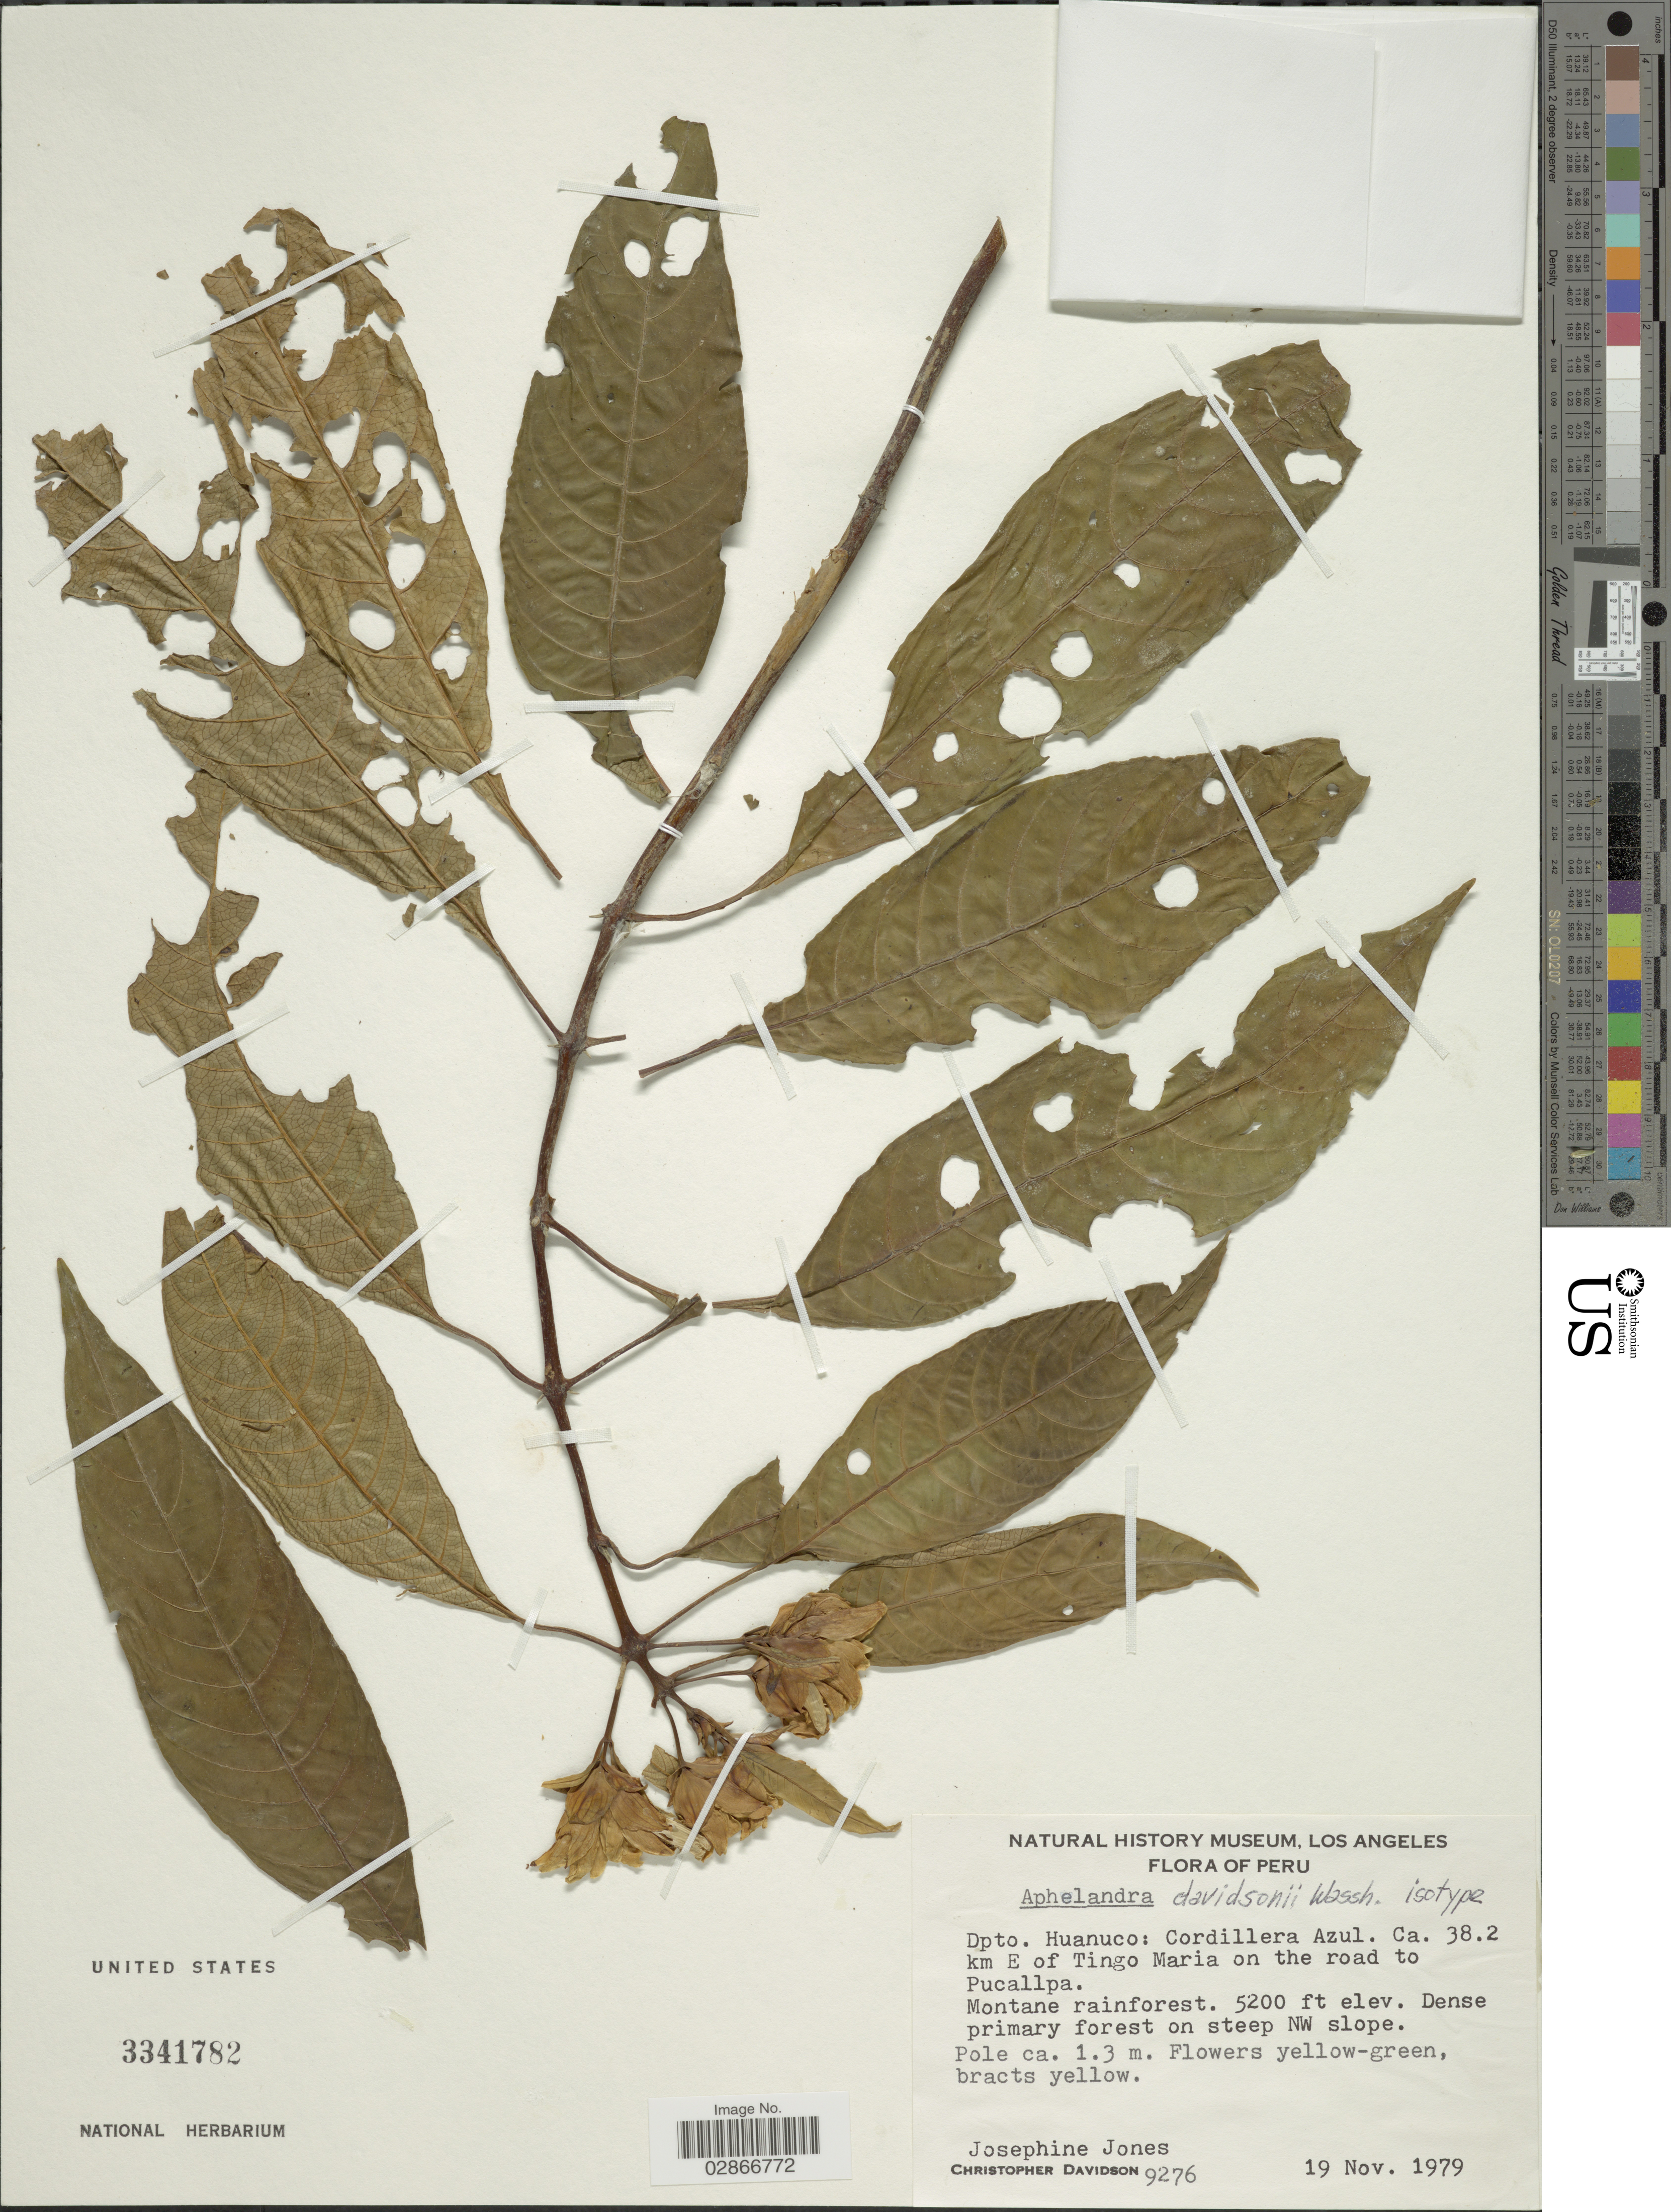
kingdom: Plantae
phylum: Tracheophyta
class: Magnoliopsida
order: Lamiales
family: Acanthaceae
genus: Aphelandra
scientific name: Aphelandra davidsonii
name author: Wassh.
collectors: J. Jones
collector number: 9276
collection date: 1979-11-19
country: Peru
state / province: Huánuco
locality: Dpto. Huanuco: Cordillera Azul. Ca. 38.2 km E of Tingo Maria on the road to Pucallpa.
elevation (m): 1585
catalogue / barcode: US 3341782